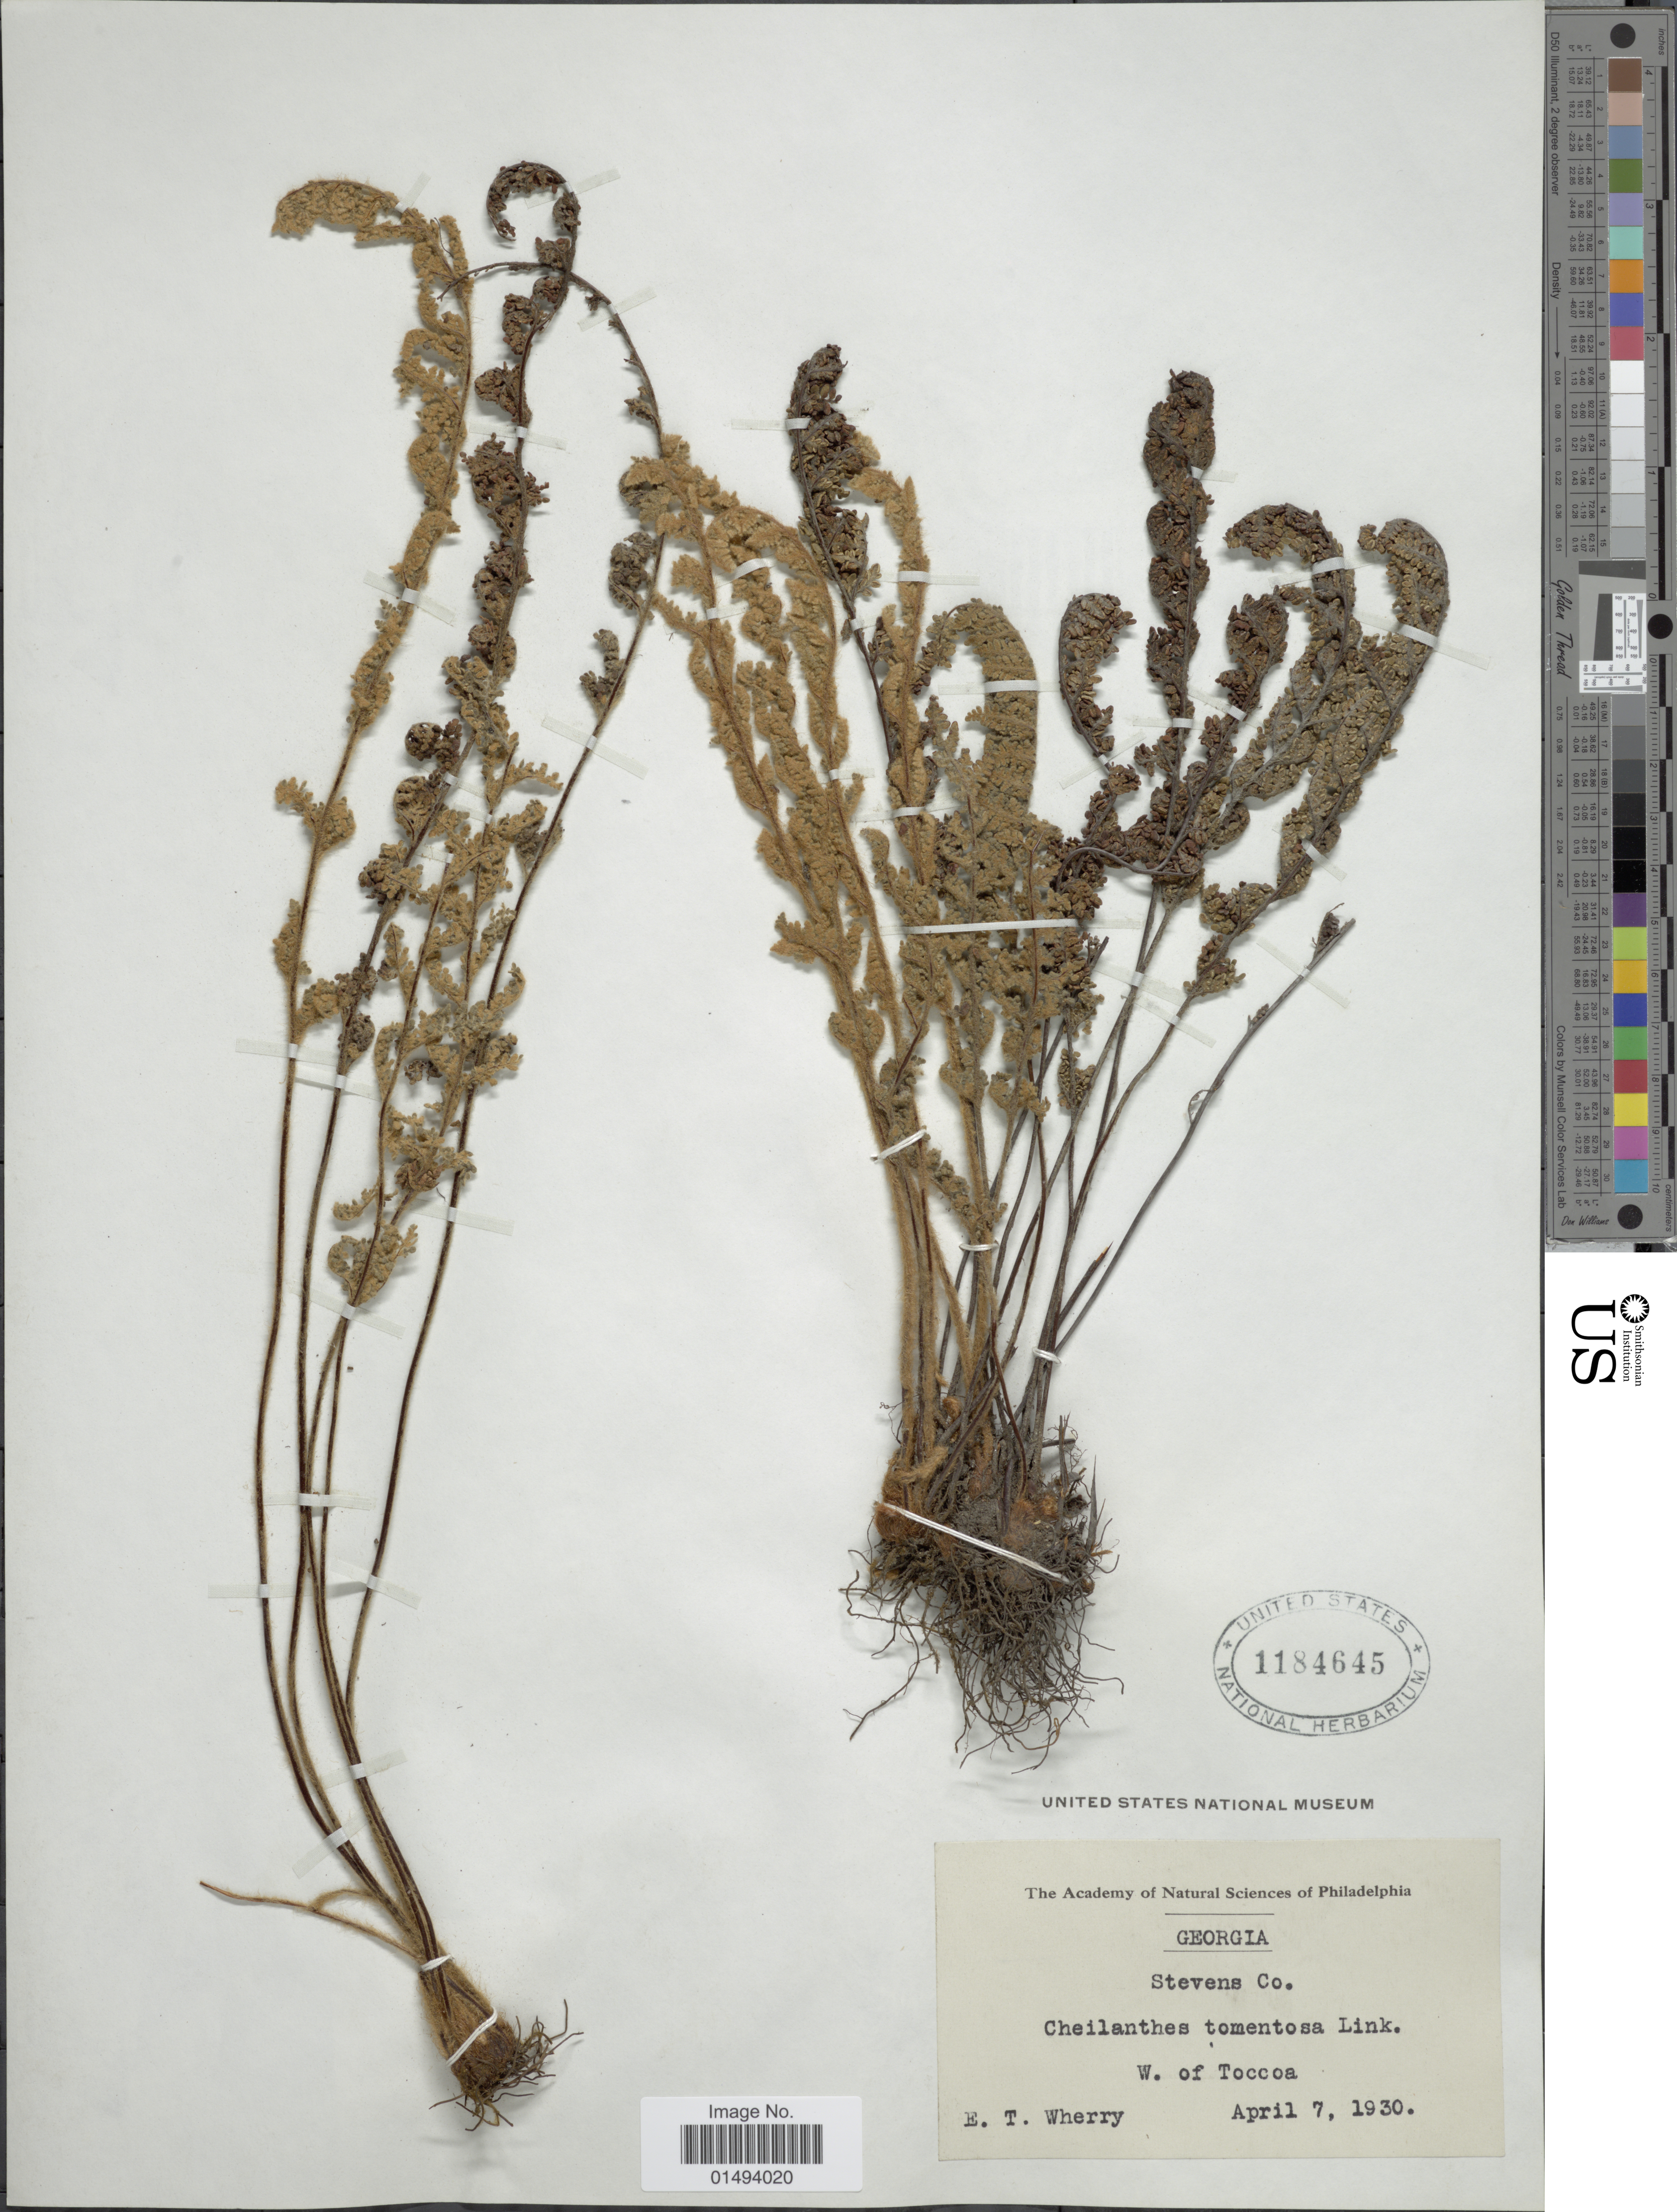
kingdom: Plantae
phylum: Tracheophyta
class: Polypodiopsida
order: Polypodiales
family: Pteridaceae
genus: Myriopteris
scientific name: Myriopteris tomentosa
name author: (Link) Fée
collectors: E. T. Wherry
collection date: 1930-04-07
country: United States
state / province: Georgia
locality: Georgia, Stevens Co. W. of Toccoa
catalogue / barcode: US 1184645